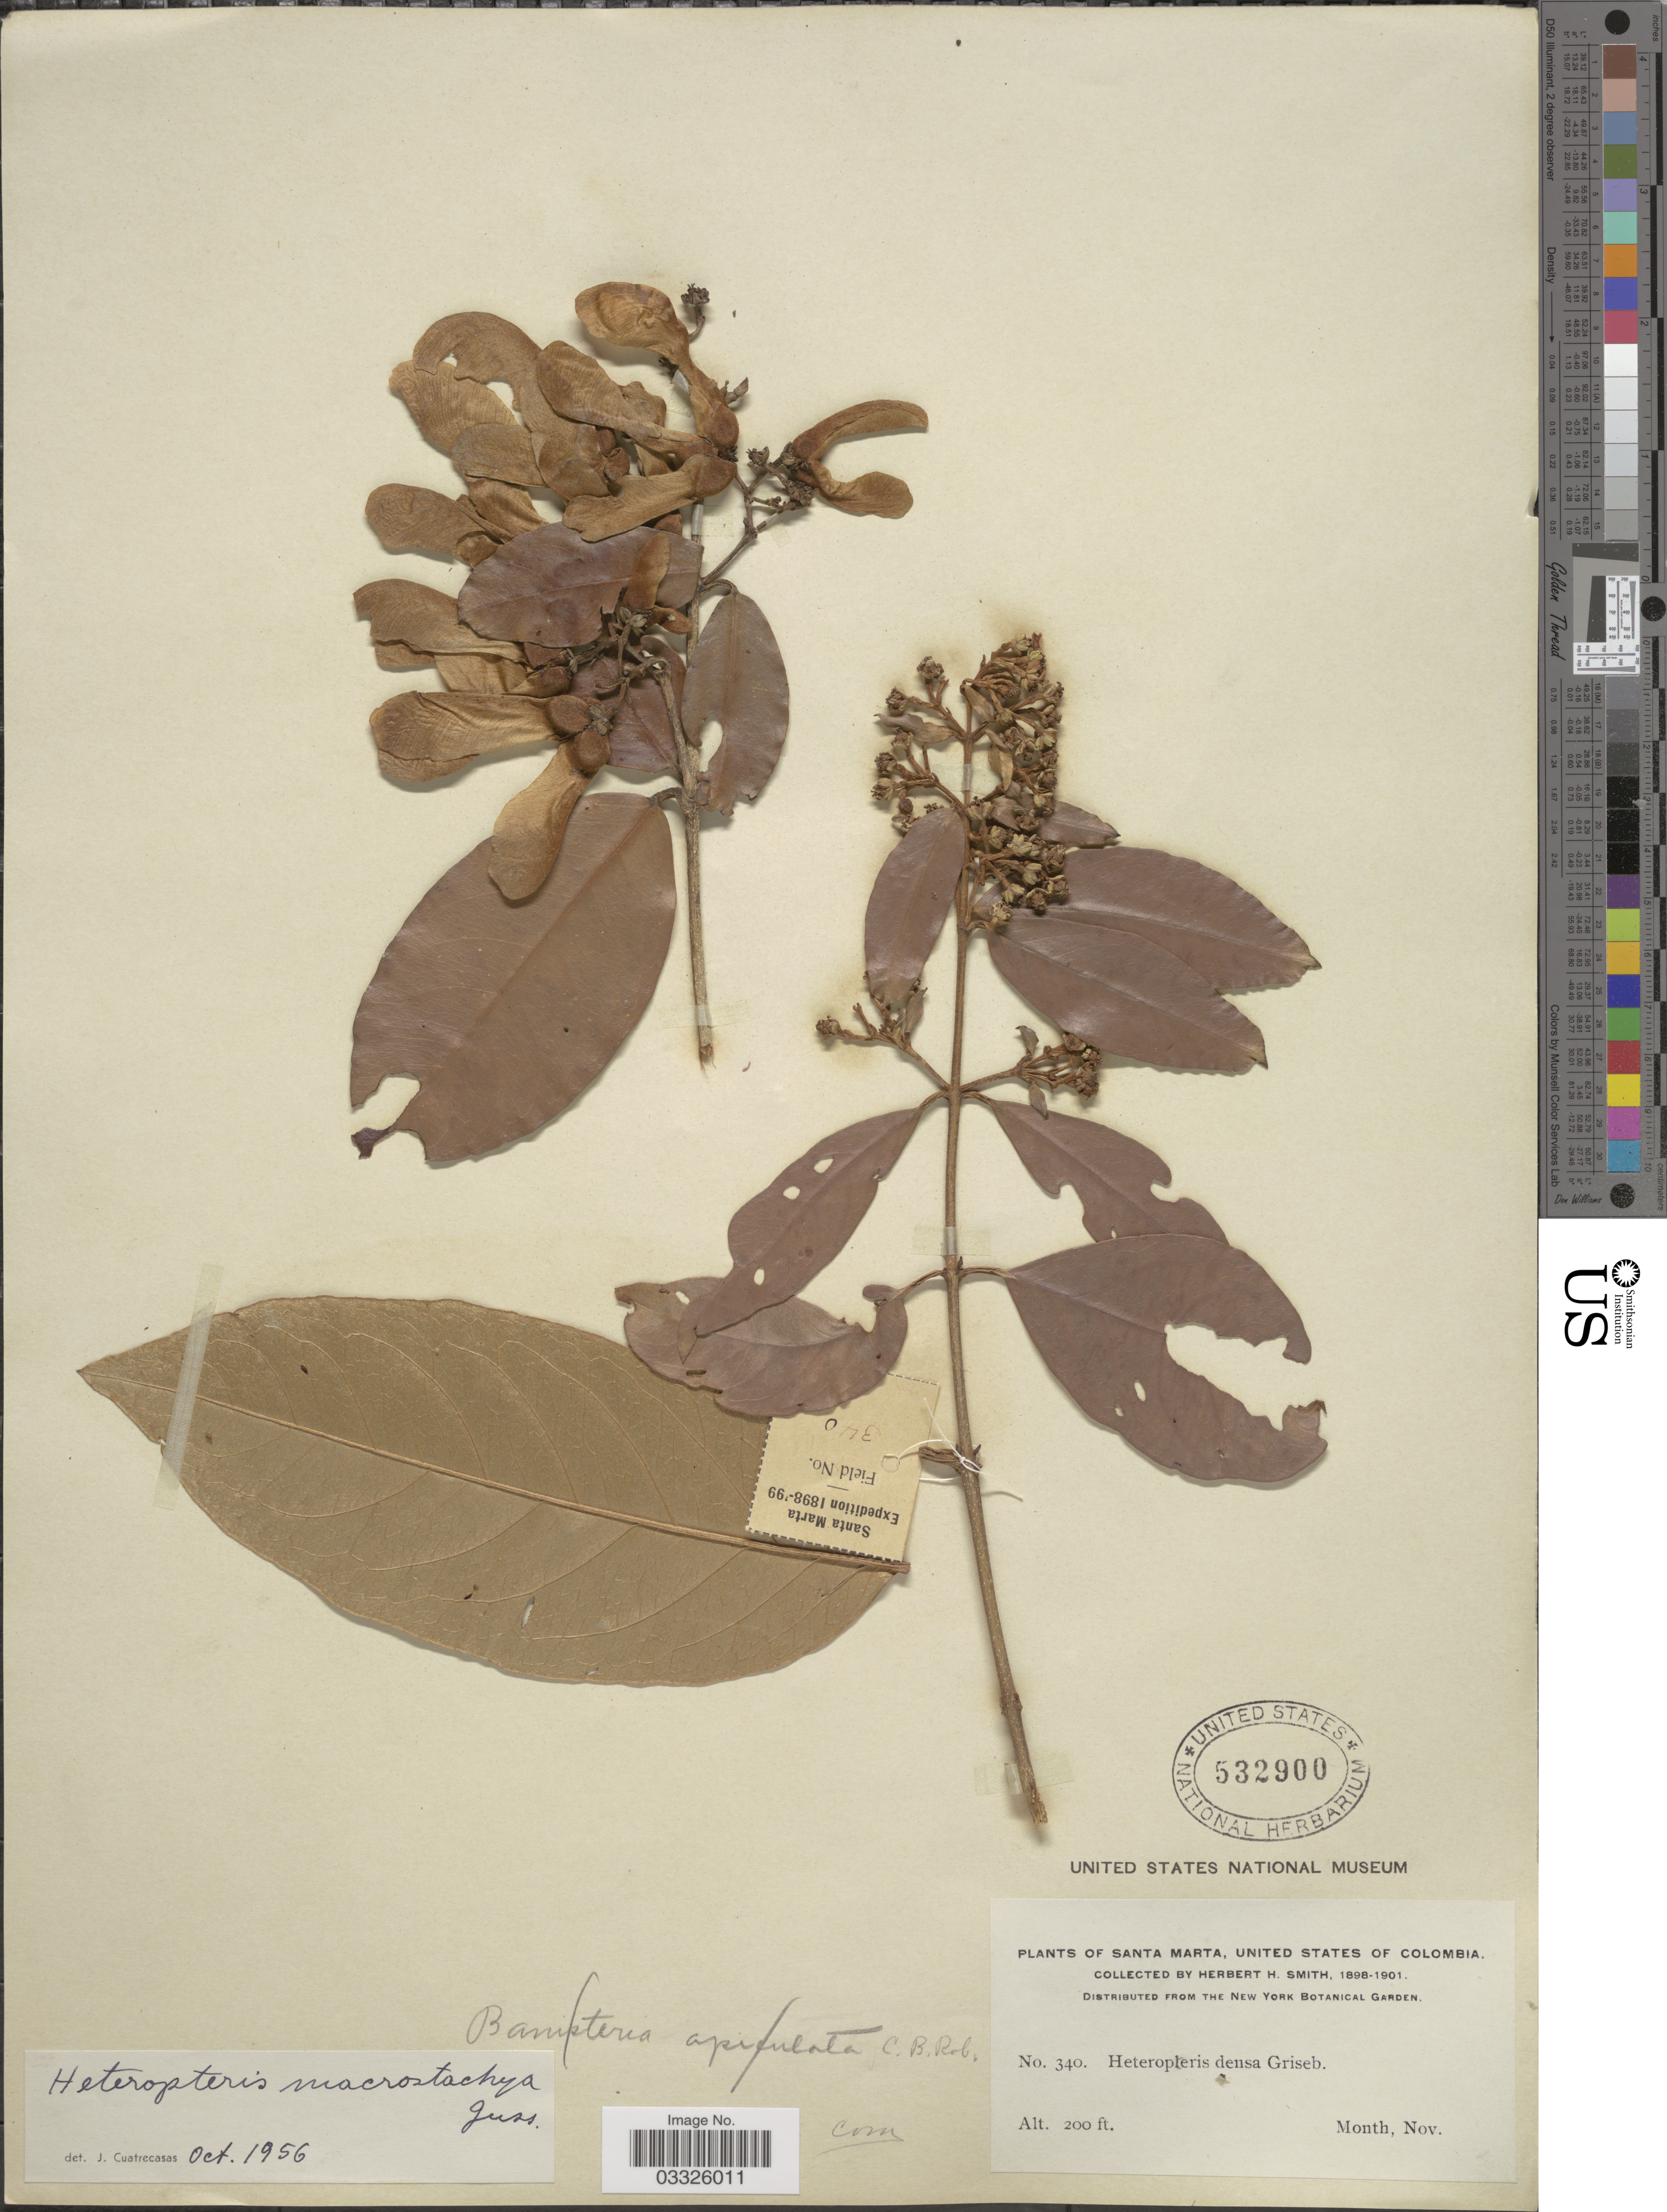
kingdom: Plantae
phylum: Tracheophyta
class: Magnoliopsida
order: Malpighiales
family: Malpighiaceae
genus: Heteropterys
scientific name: Heteropterys macrostachya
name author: A. Juss.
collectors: H. G. Smith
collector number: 340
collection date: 1898-11/1901-11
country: Colombia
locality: Santa Marta, United States of Colombia.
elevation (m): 61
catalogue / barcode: US 532900